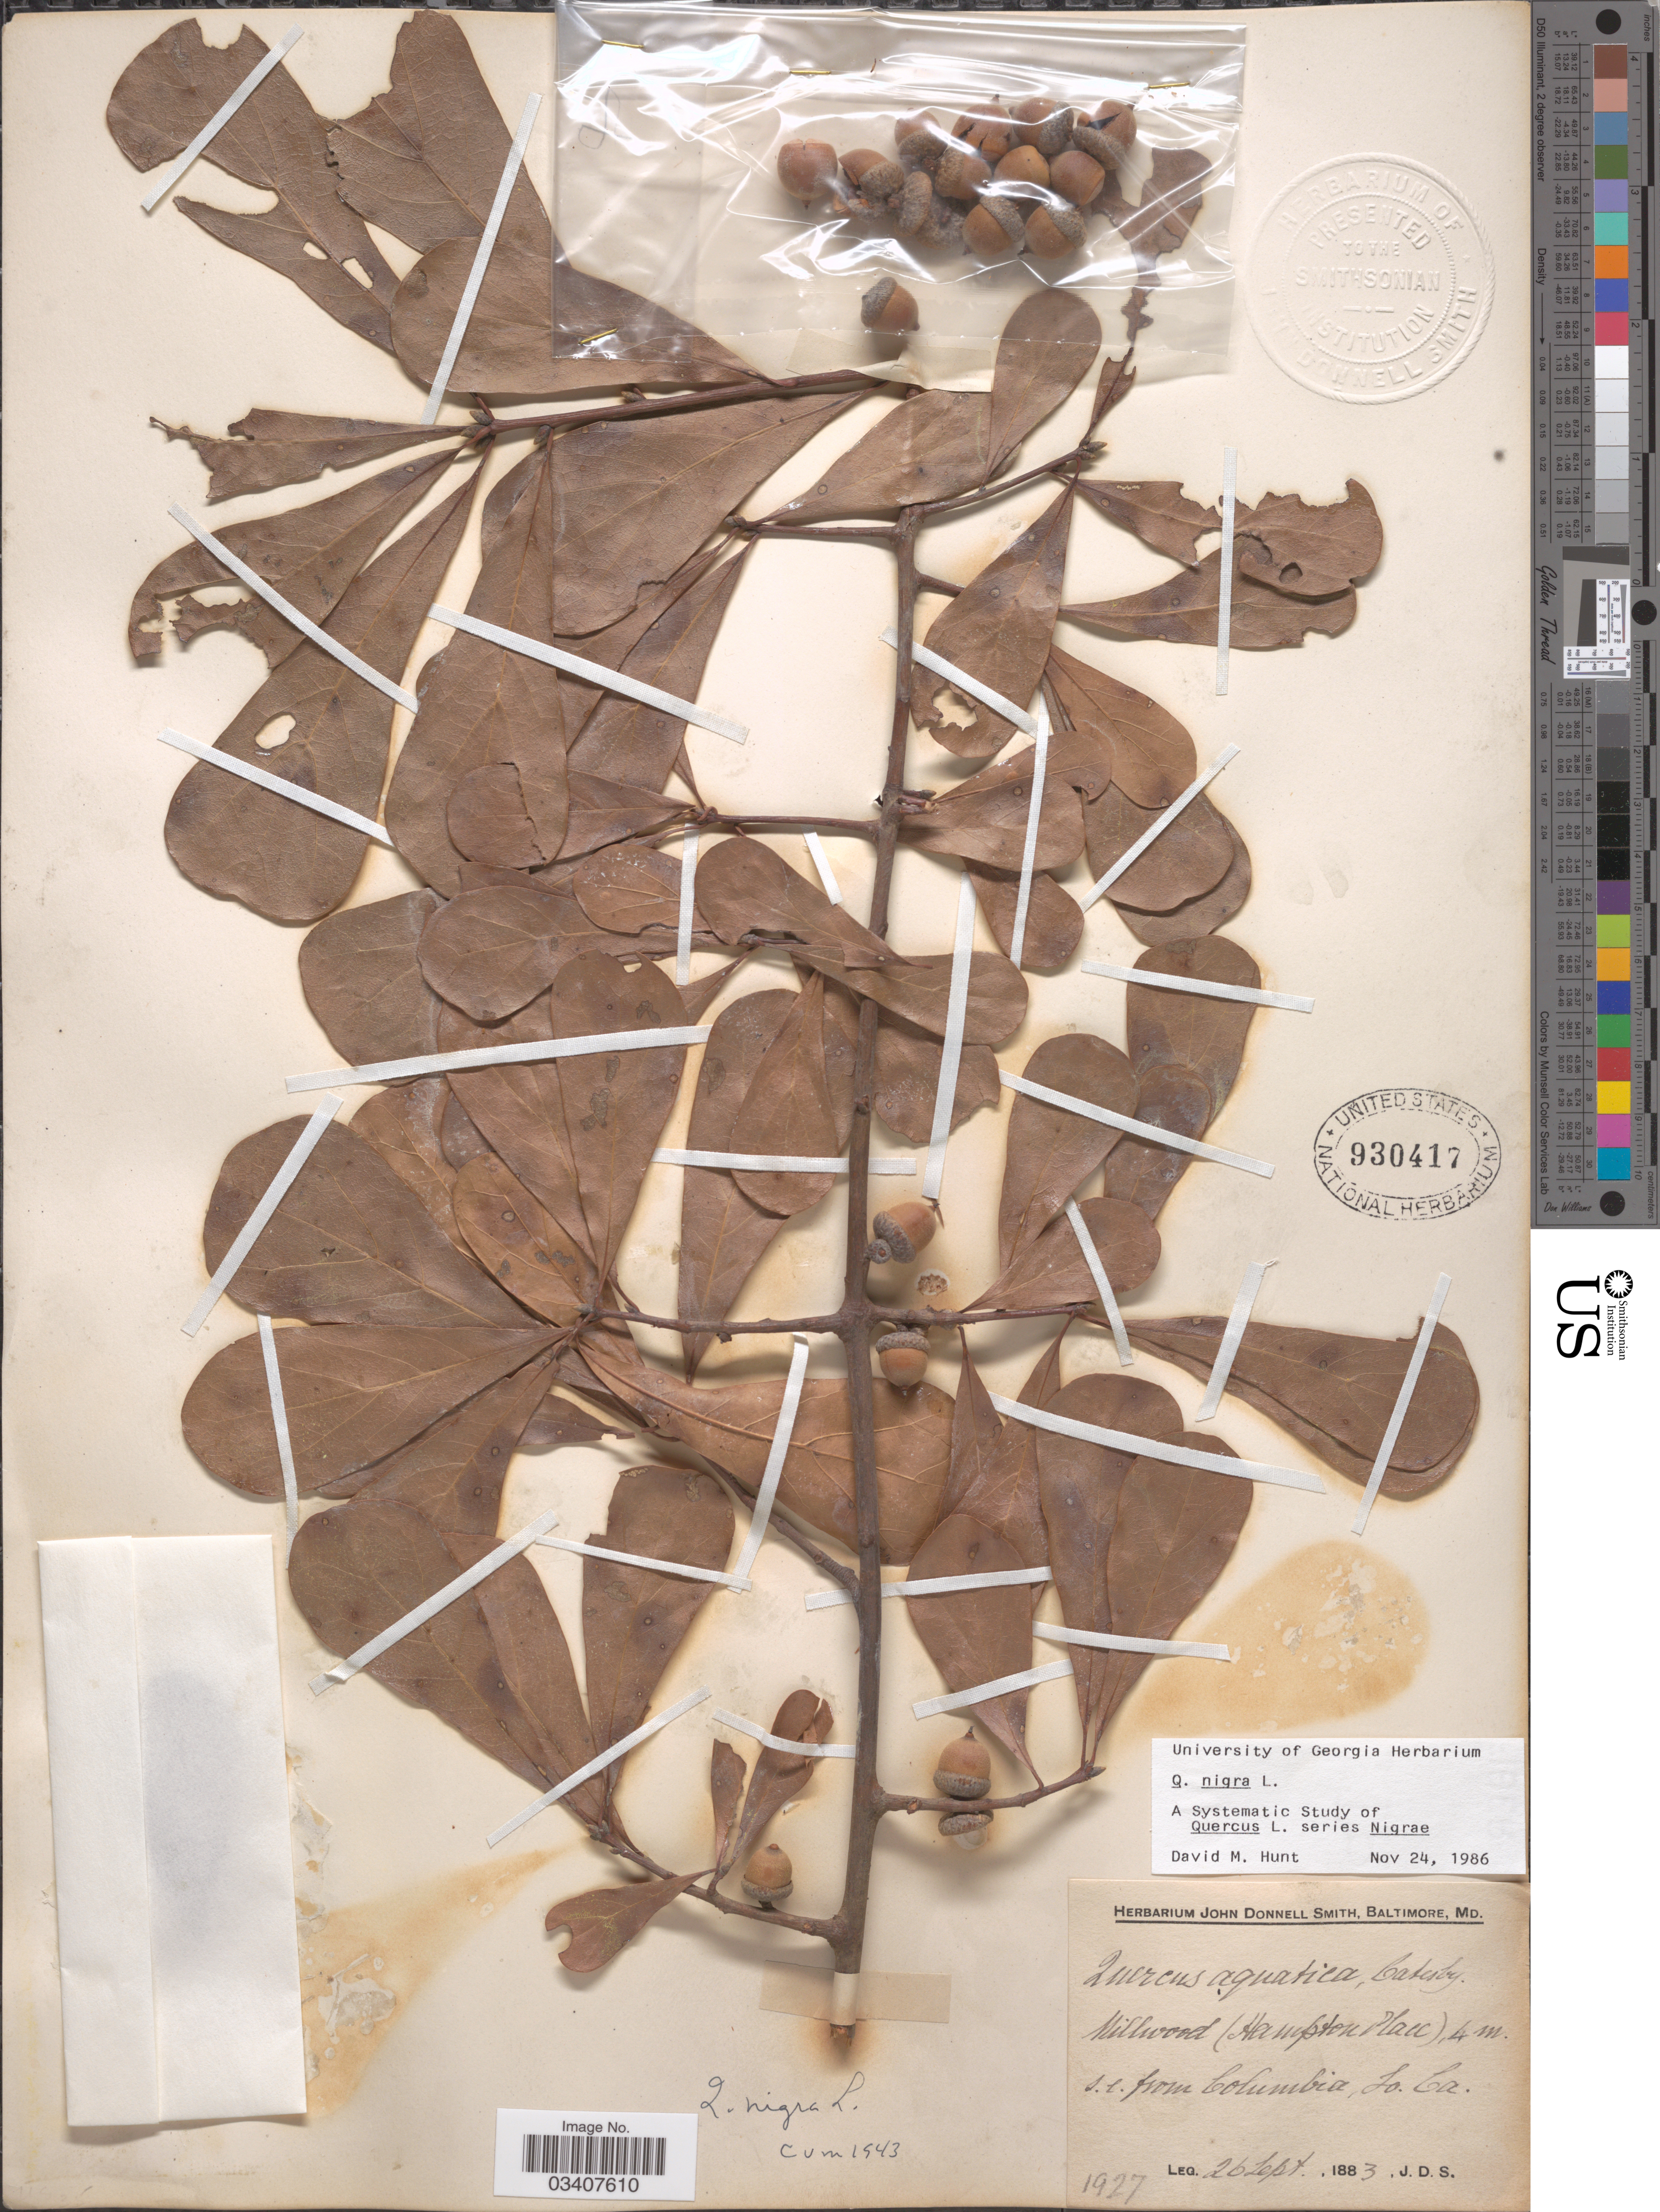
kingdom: Plantae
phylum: Tracheophyta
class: Magnoliopsida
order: Fagales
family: Fagaceae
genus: Quercus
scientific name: Quercus nigra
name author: L.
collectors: J. Donnell Smith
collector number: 1927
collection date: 1883-09-26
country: United States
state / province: South Carolina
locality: Millwood (Hampton Place), 4 m. s.e. from Columbia.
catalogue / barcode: US 930417